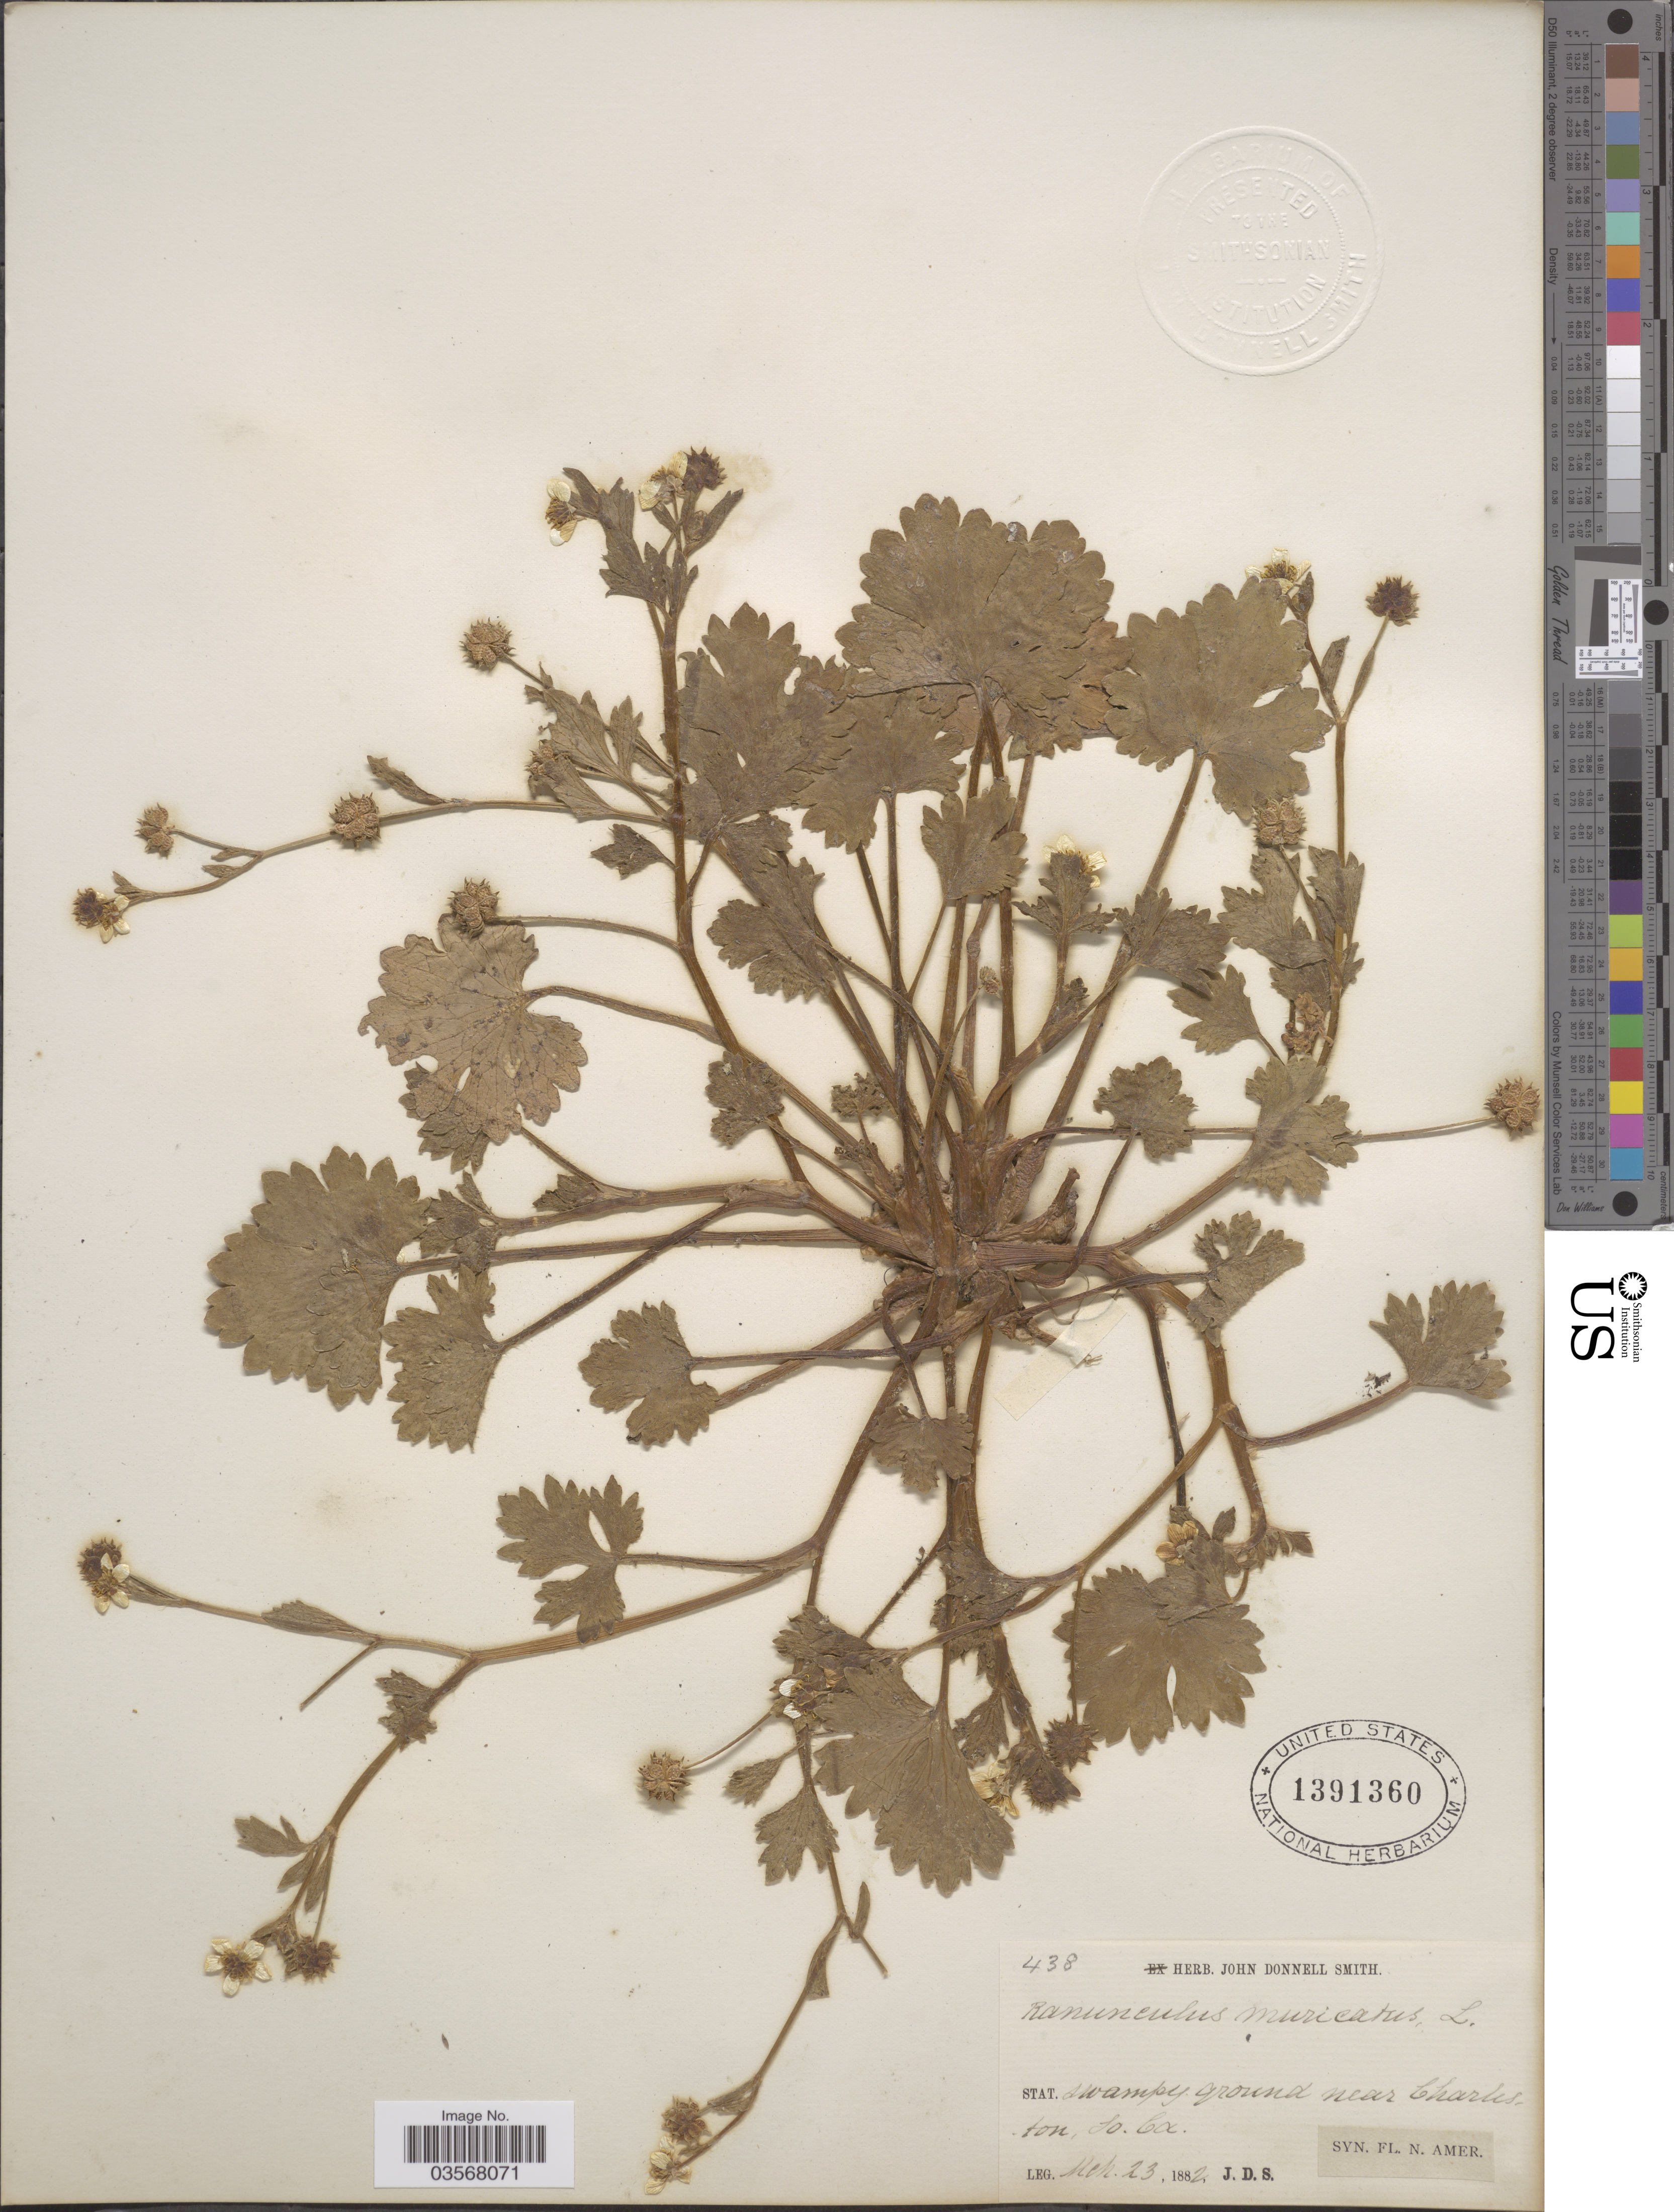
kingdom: Plantae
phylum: Tracheophyta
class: Magnoliopsida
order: Ranunculales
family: Ranunculaceae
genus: Ranunculus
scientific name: Ranunculus muricatus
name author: L.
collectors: J. Donnell Smith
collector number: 438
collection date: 1882-03-23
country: United States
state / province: South Carolina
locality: Stat. near Charleston.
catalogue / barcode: US 1391360